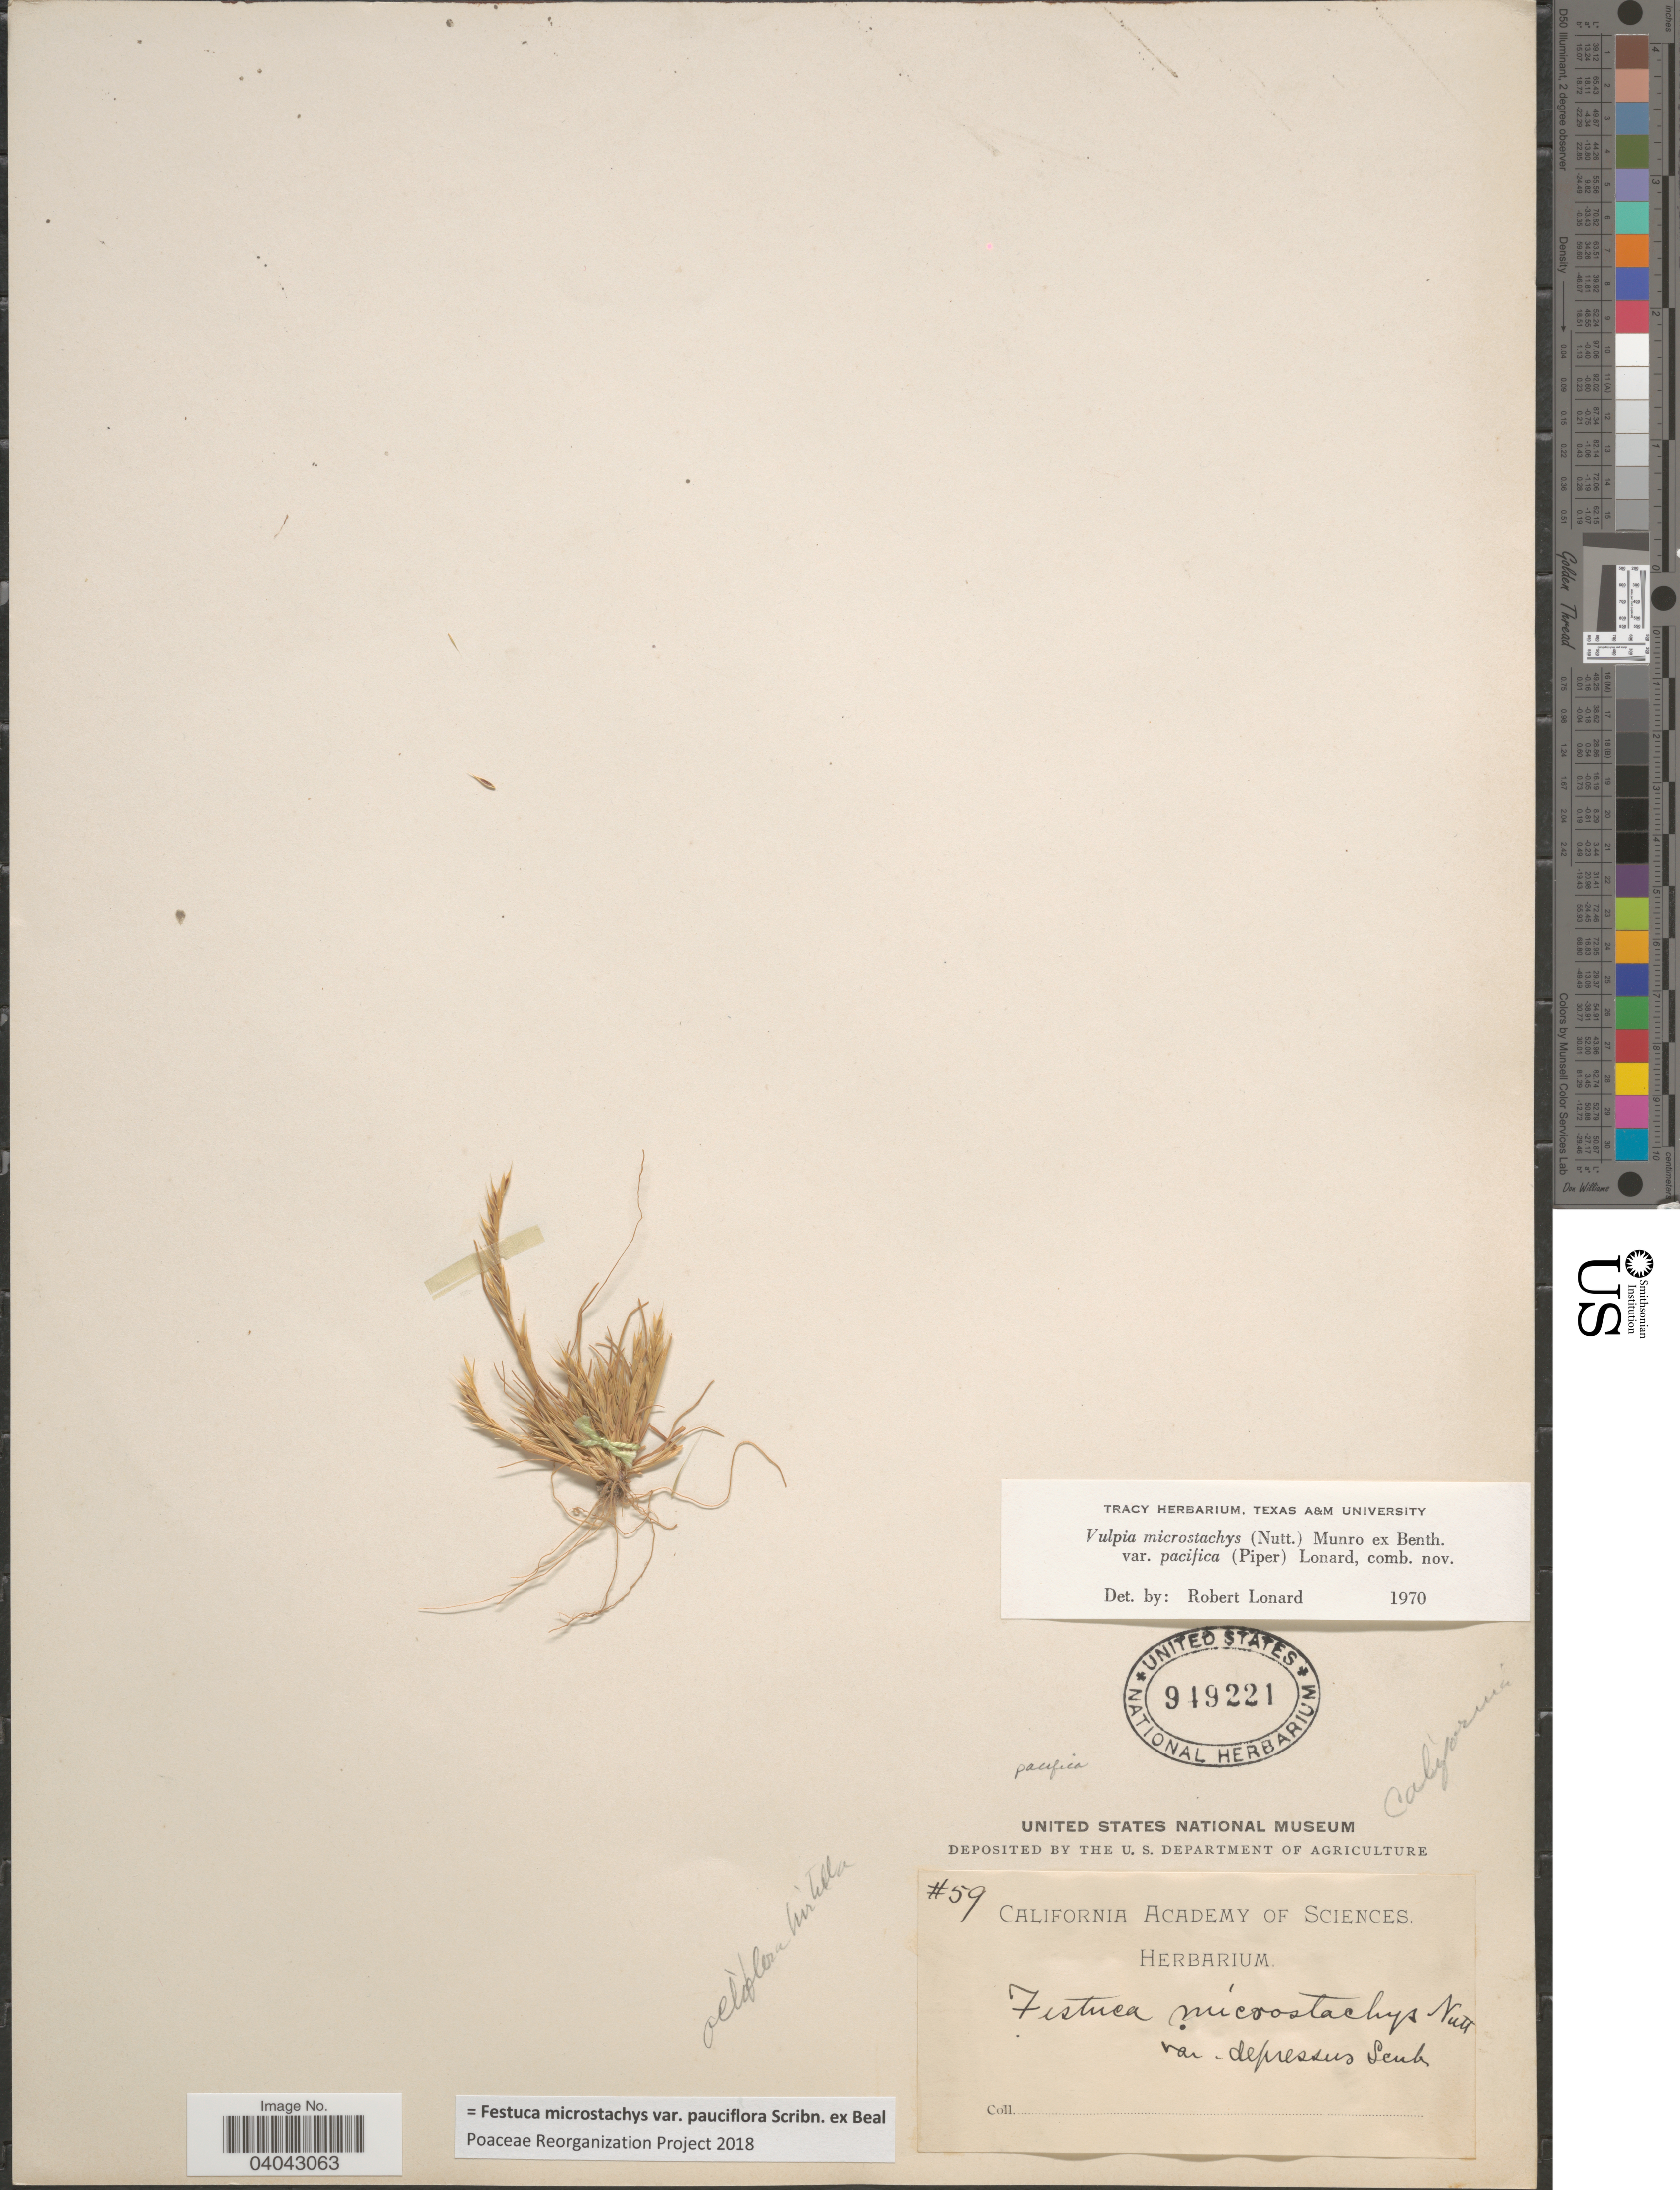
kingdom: Plantae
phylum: Tracheophyta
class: Liliopsida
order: Poales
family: Poaceae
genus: Festuca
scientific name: Festuca microstachys var. pauciflora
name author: Scribn. ex W.J. Beal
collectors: ex herb. Cal. Academy of Sciences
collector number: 59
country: United States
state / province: California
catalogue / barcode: US 949221